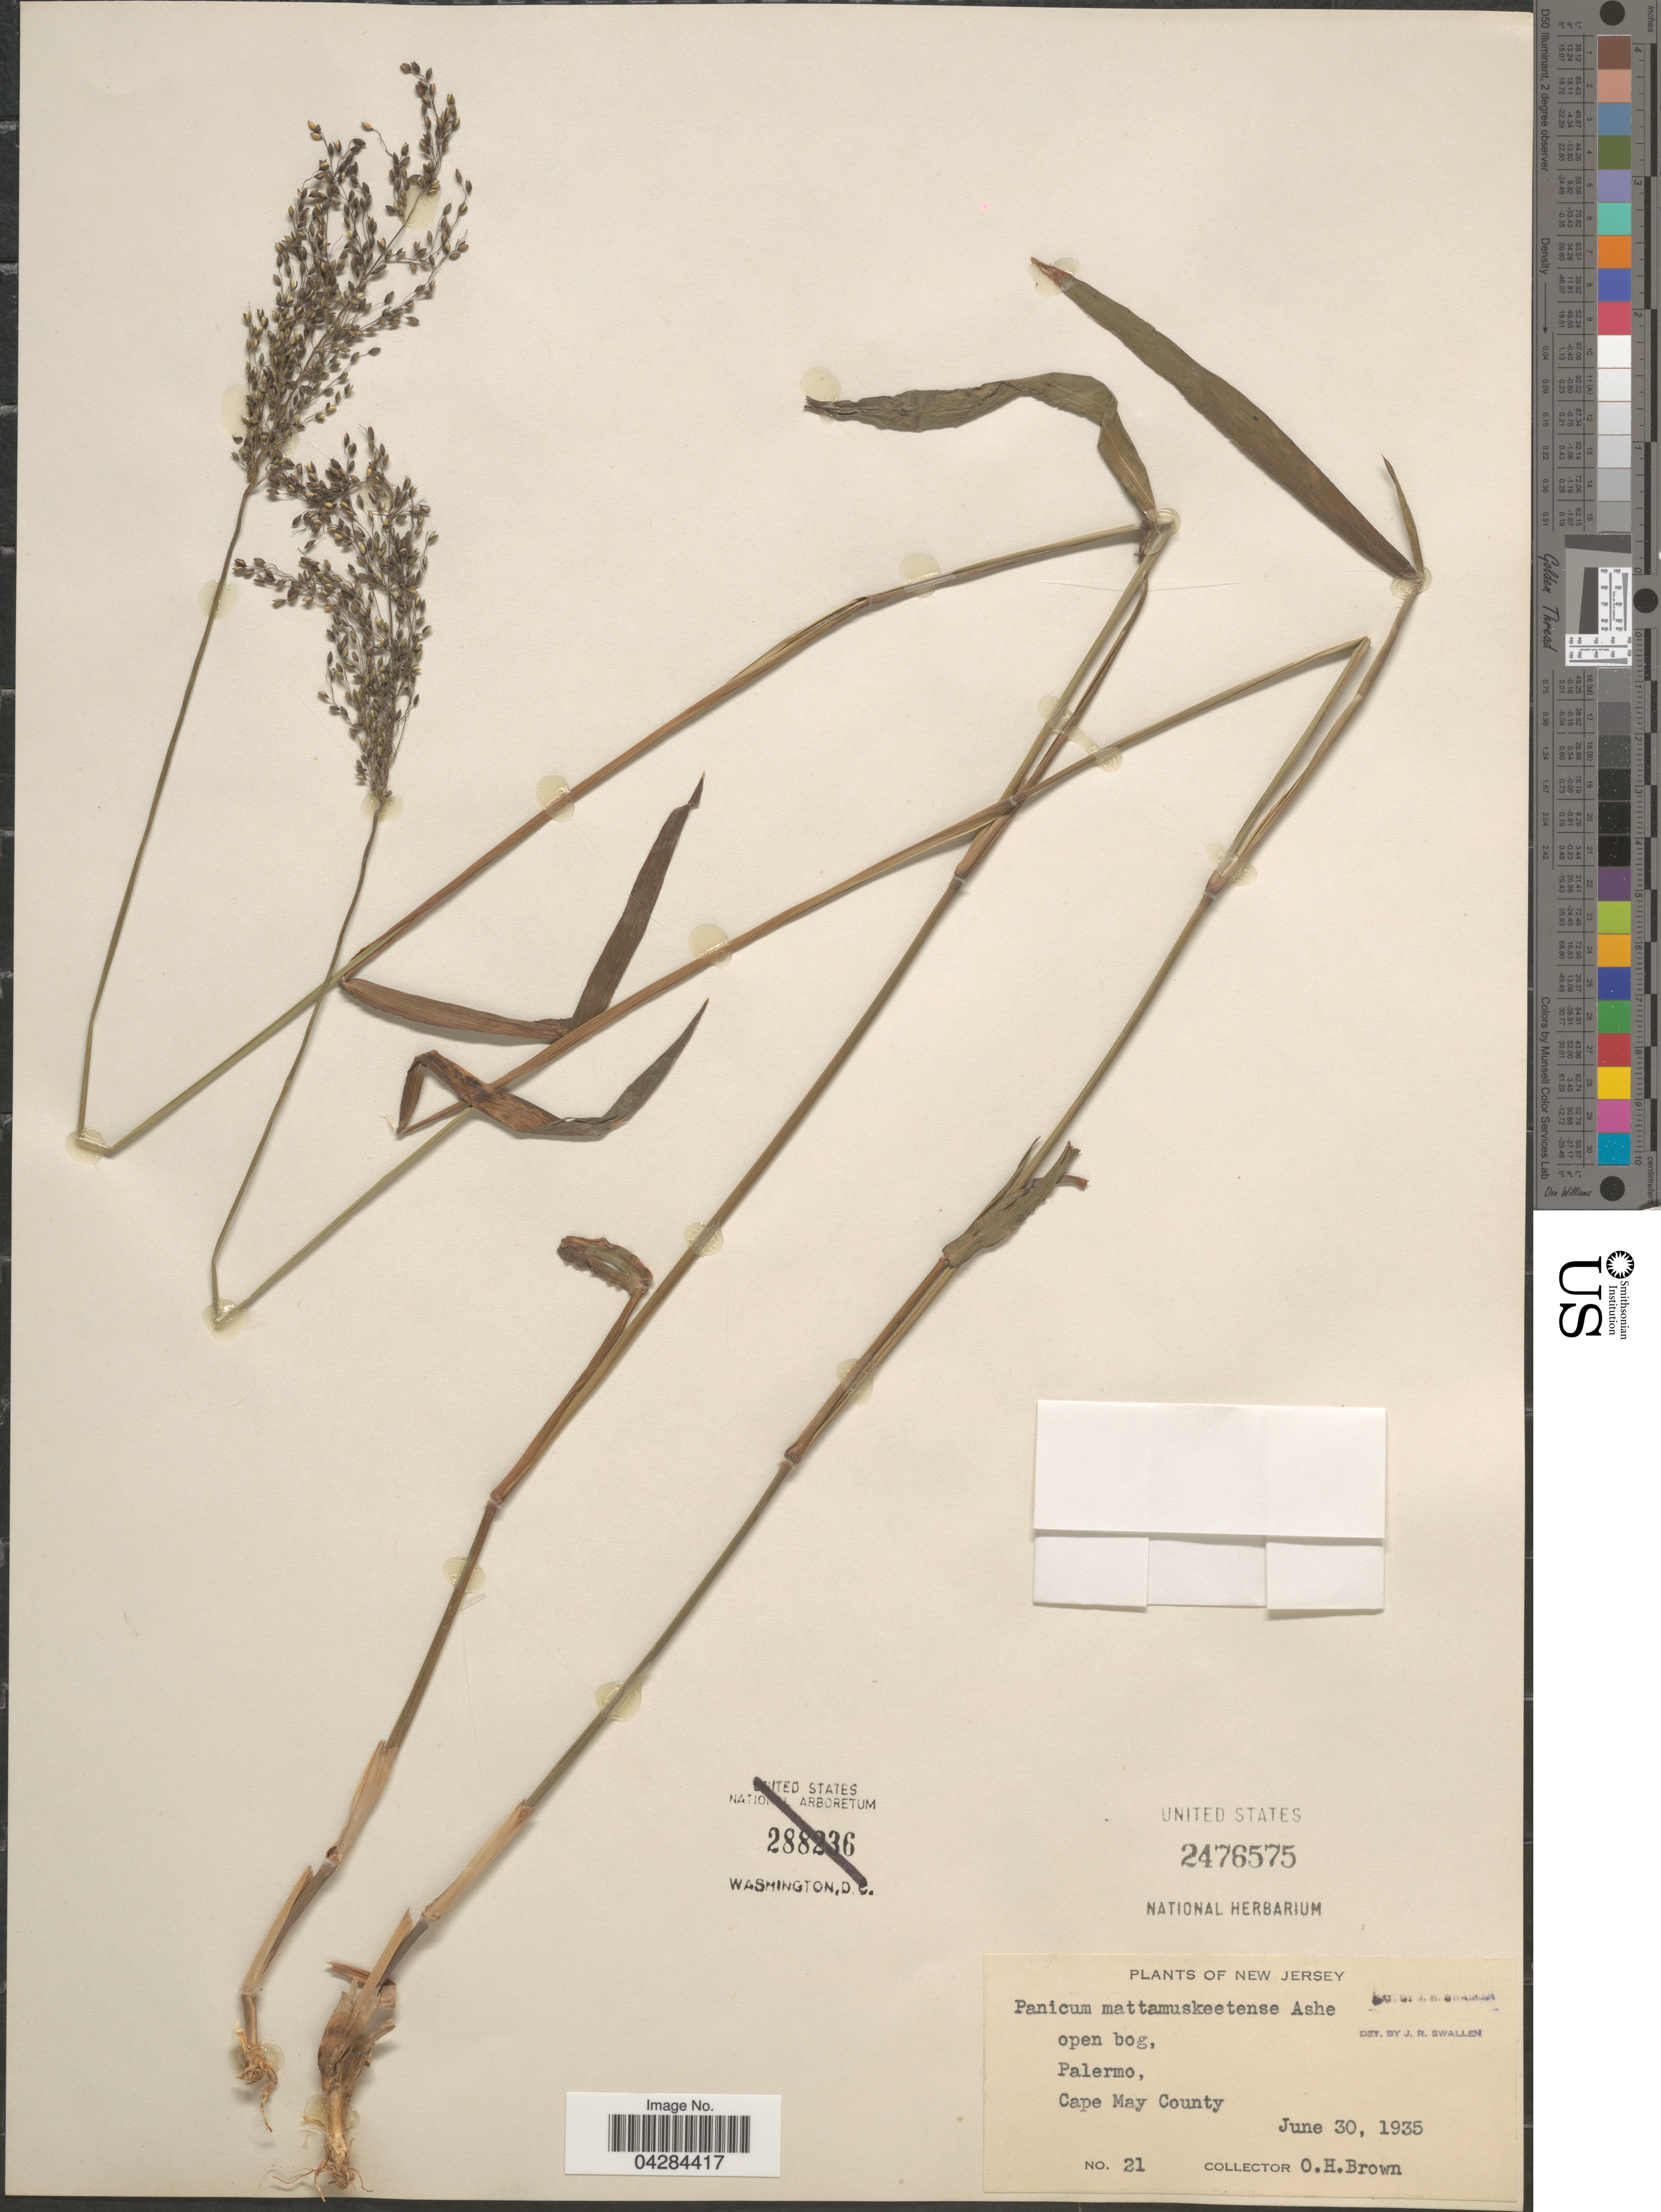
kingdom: Plantae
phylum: Tracheophyta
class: Liliopsida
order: Poales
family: Poaceae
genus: Dichanthelium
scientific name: Dichanthelium ovale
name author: (Elliott) Gould & C.A. Clark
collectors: O. Brown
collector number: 21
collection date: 1935-06-30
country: United States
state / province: New Jersey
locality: Palermo, Cape May County.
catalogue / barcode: US 2476575